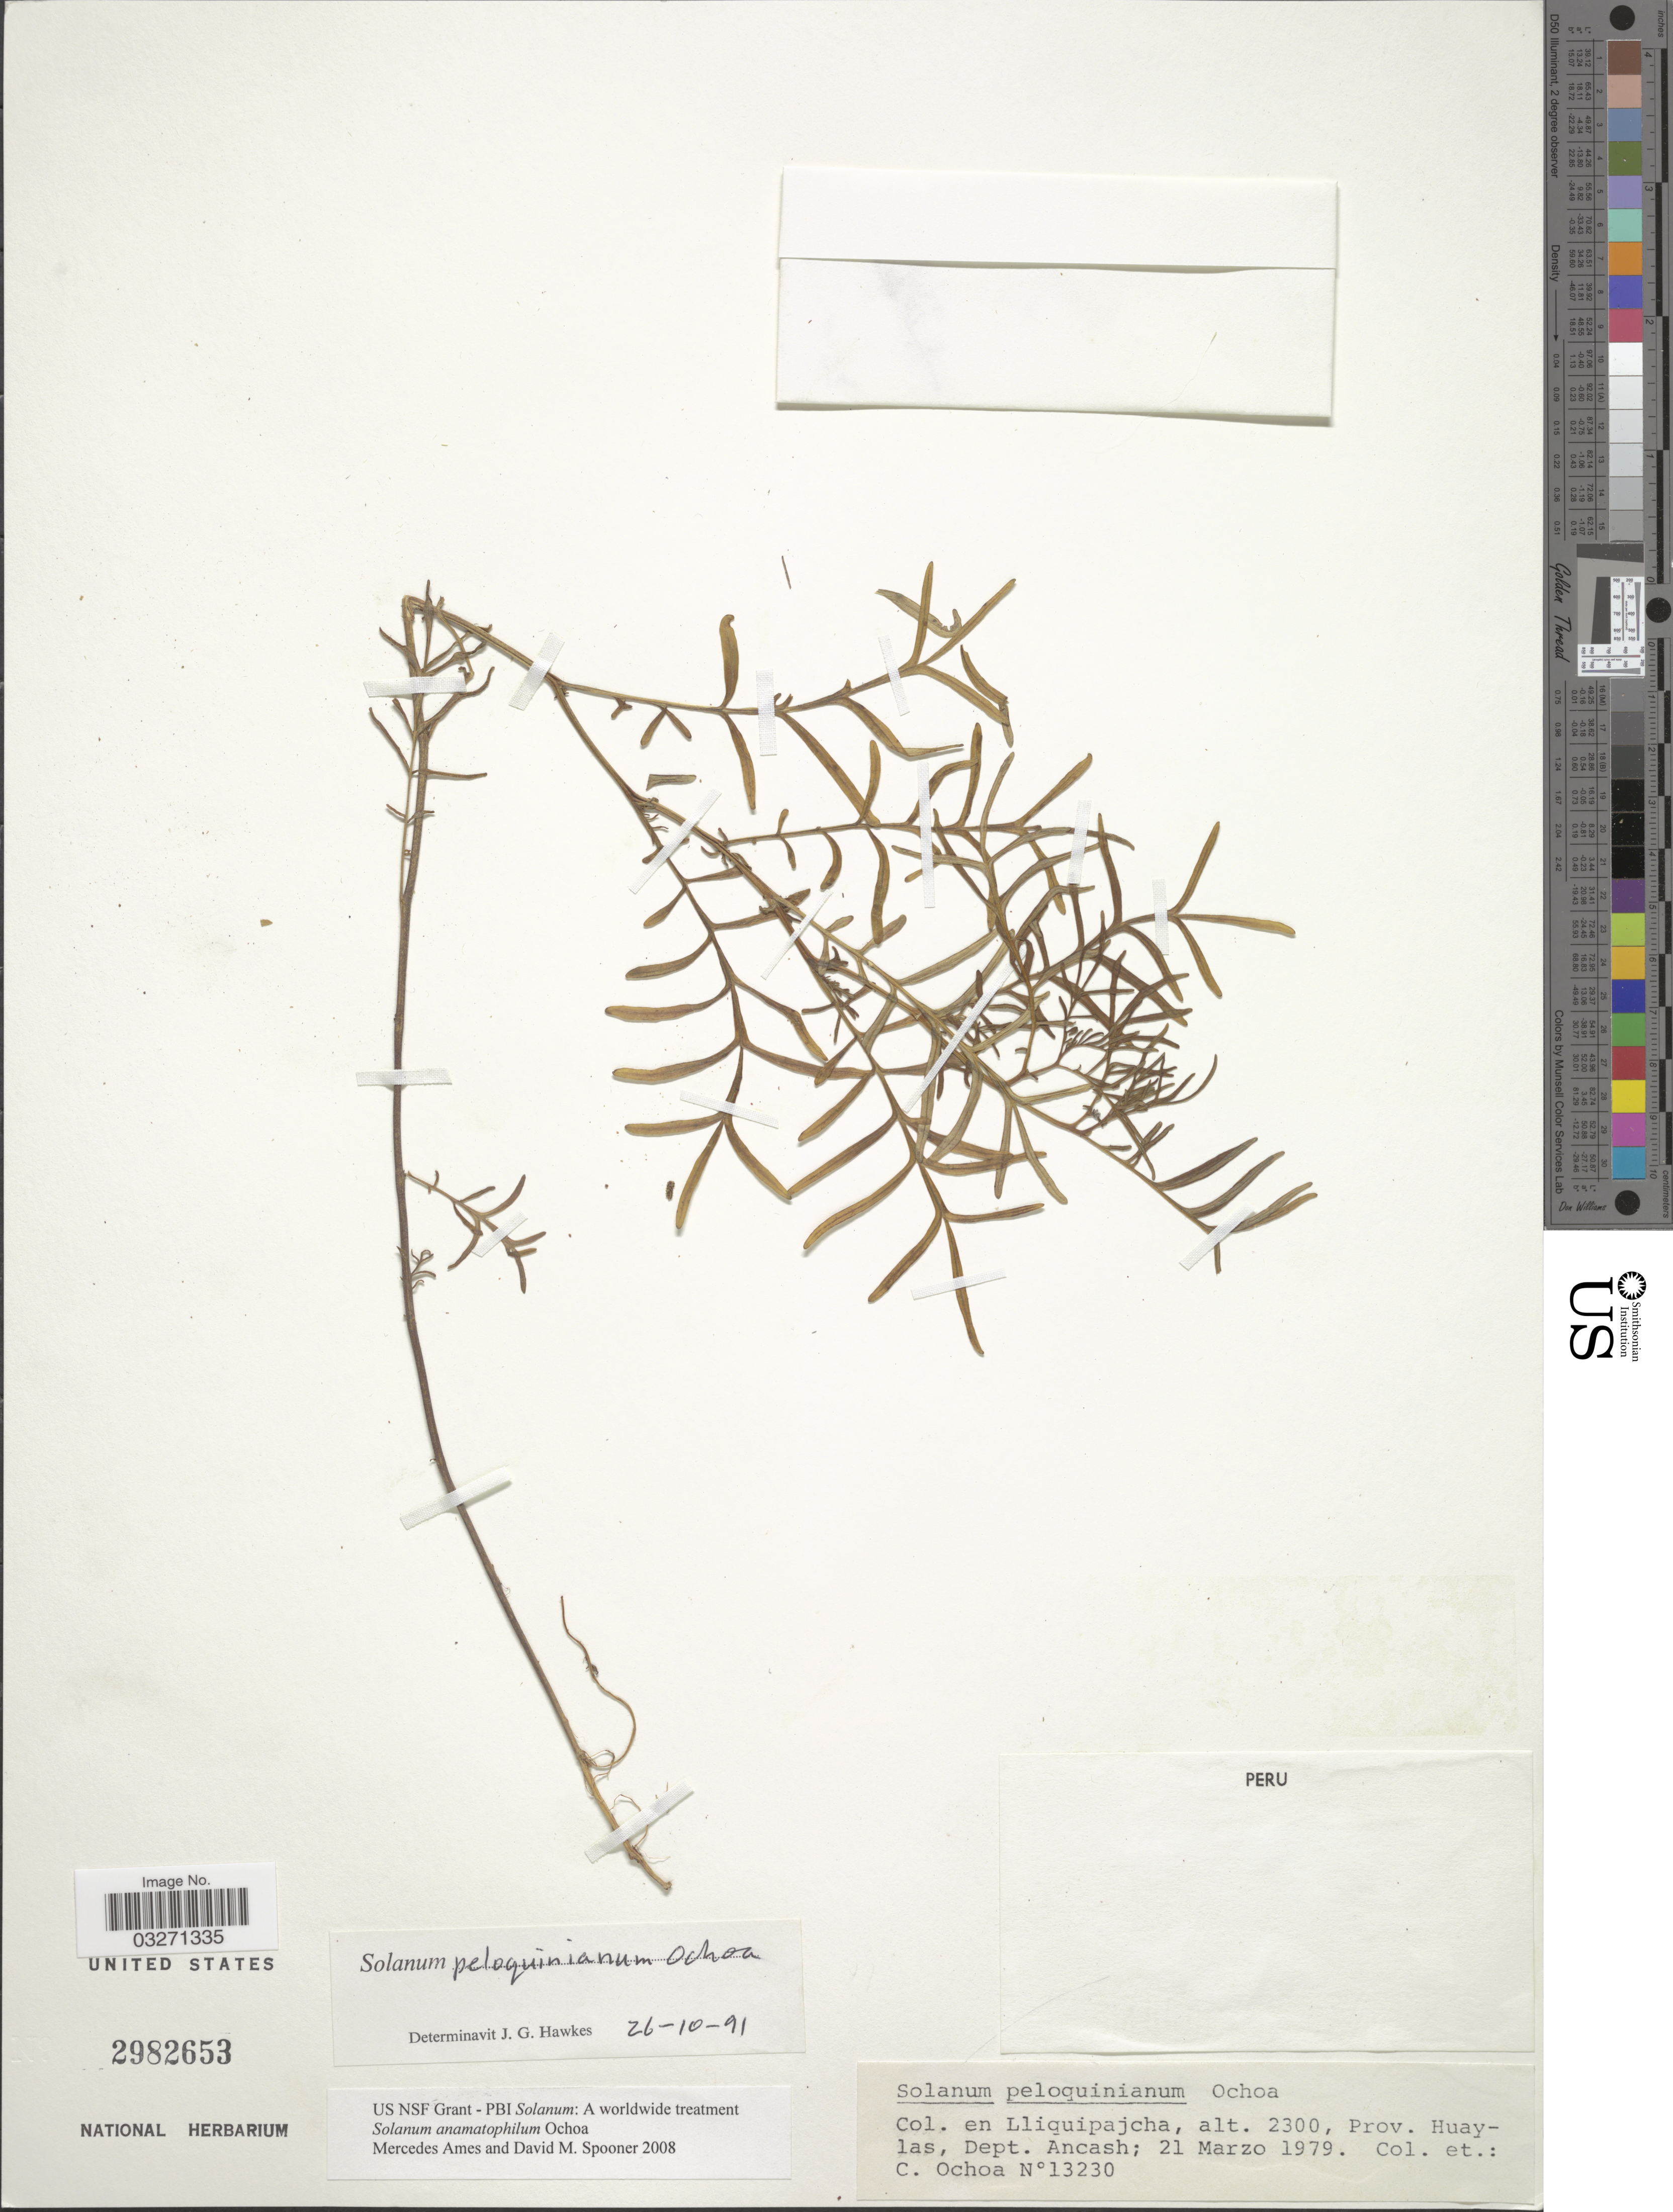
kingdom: Plantae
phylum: Tracheophyta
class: Magnoliopsida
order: Solanales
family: Solanaceae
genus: Solanum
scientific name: Solanum anamatophilum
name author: Ochoa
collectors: C. Ochoa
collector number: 13230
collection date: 1979-03-21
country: Peru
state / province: Ancash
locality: Lliquipajcha, Prov. Huaylas, Dept. Ancash.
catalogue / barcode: US 2982653